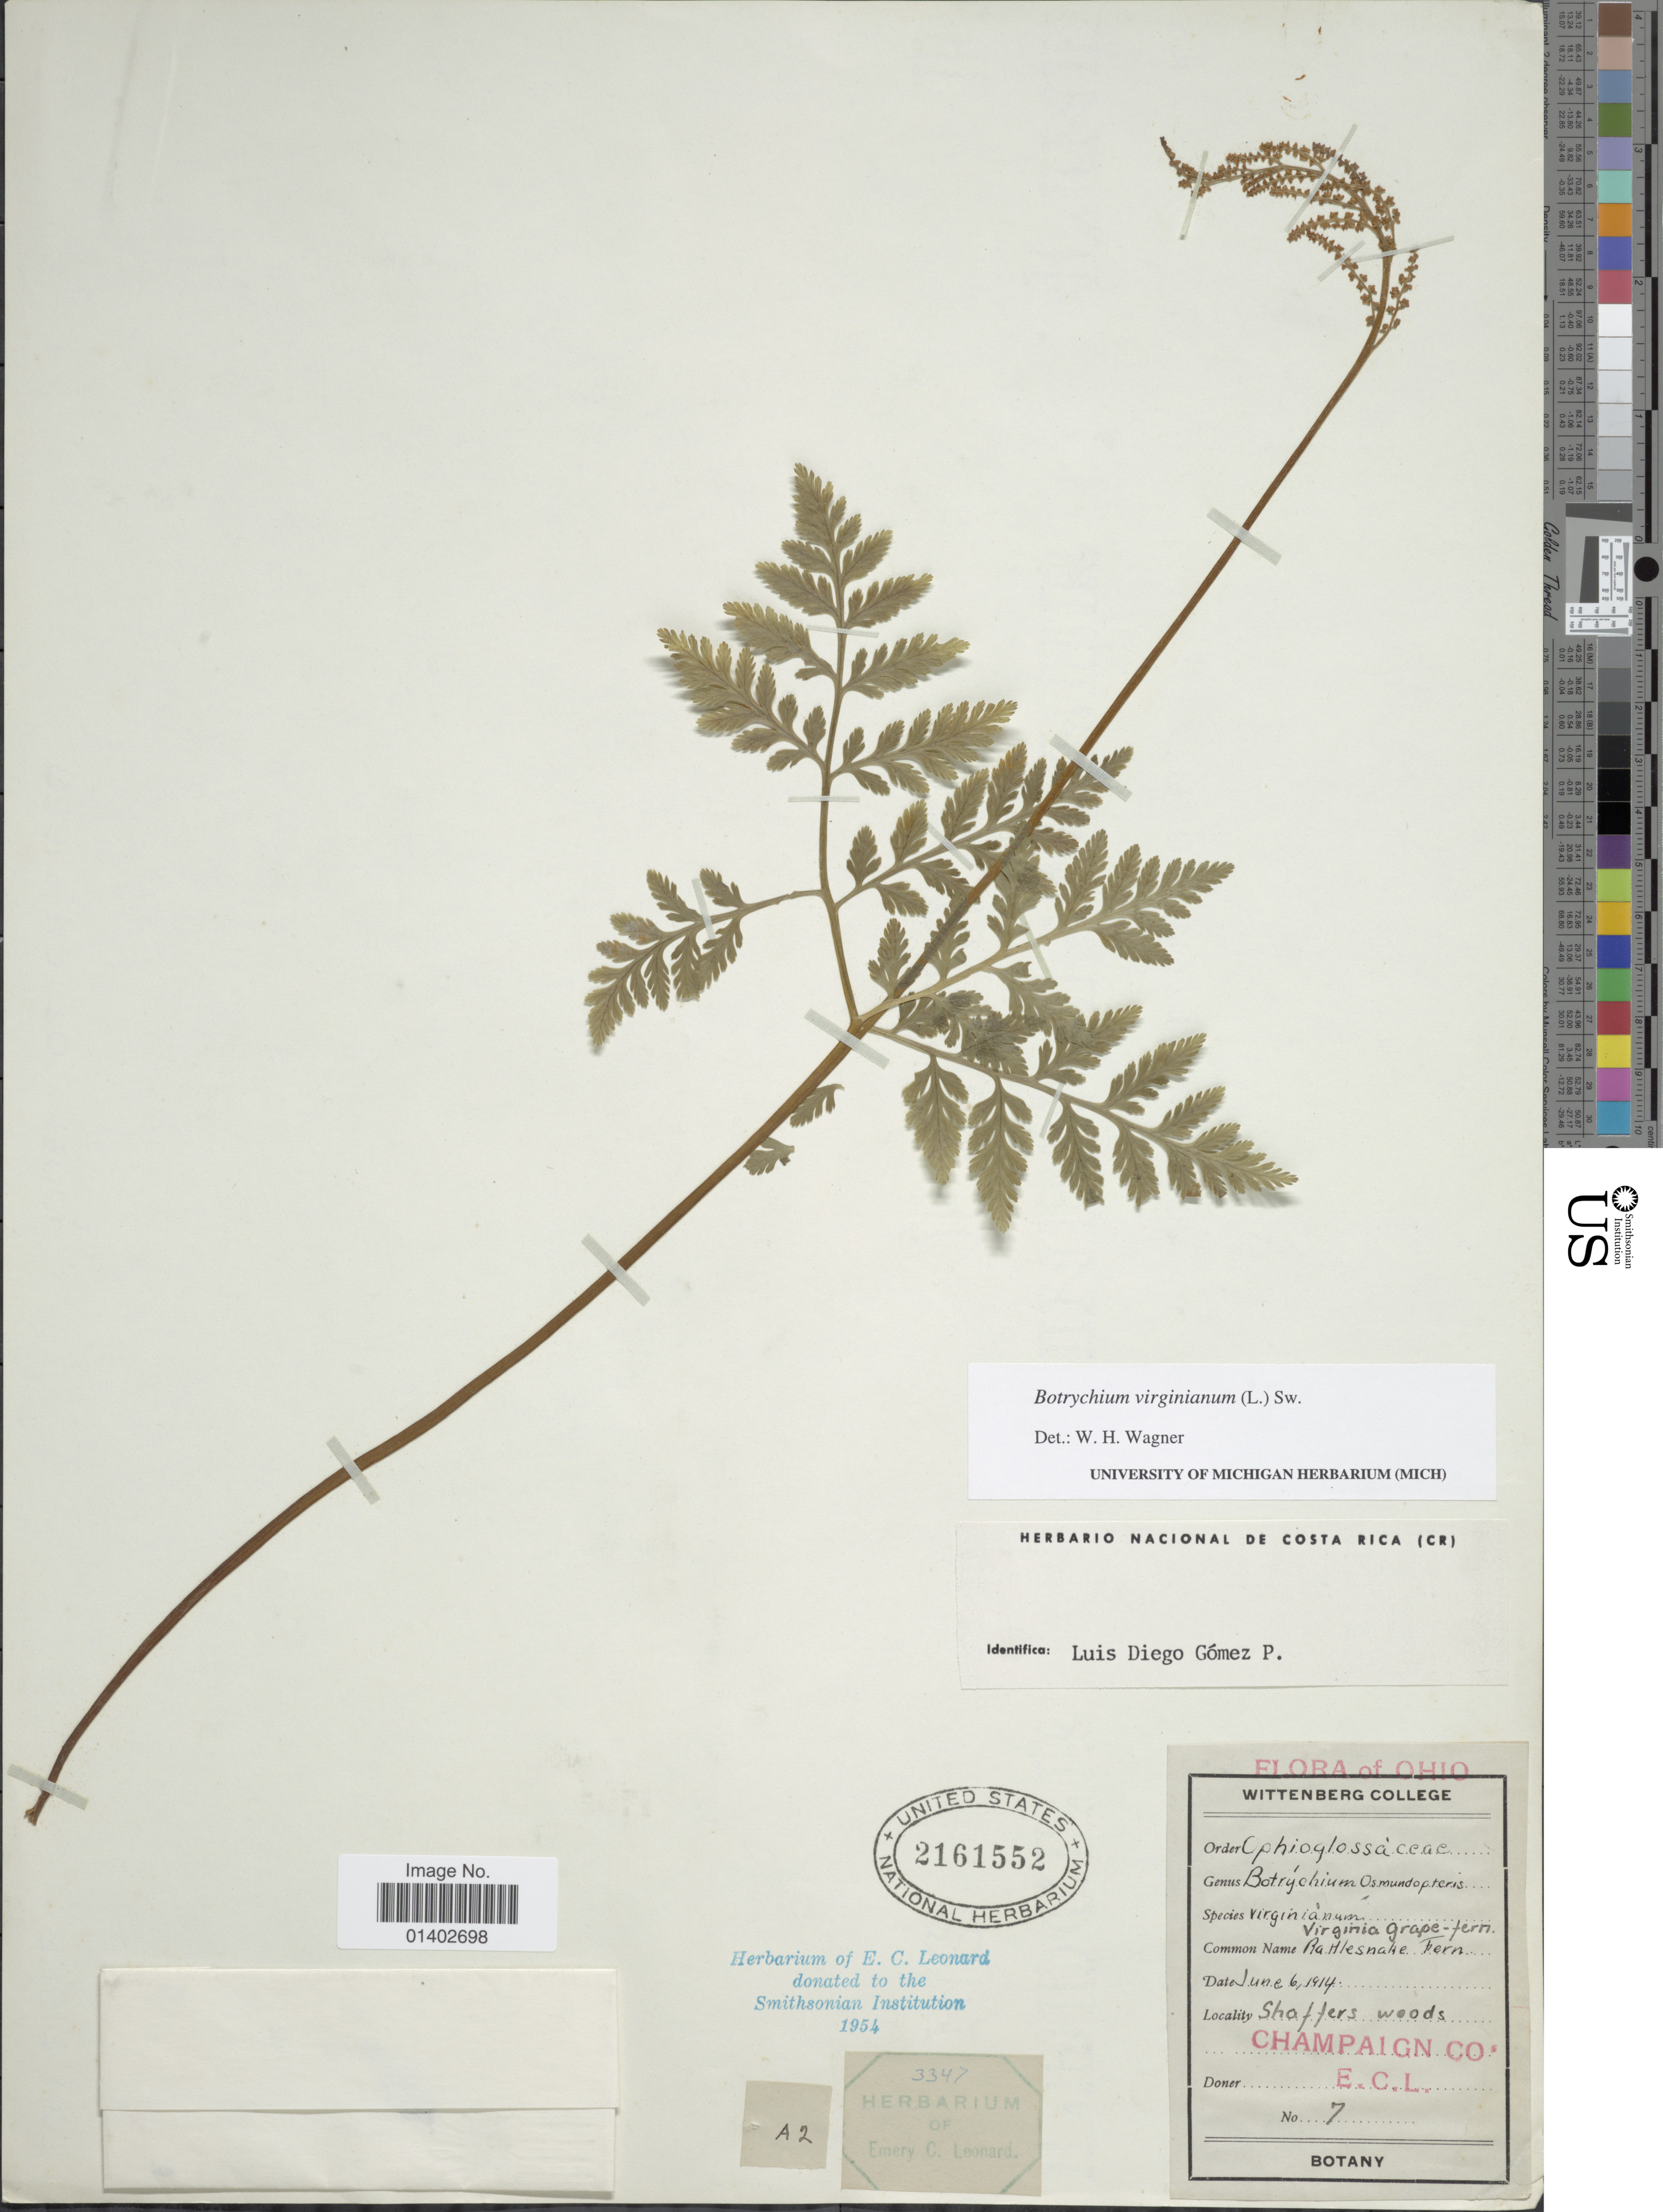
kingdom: Plantae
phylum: Tracheophyta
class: Polypodiopsida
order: Ophioglossales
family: Ophioglossaceae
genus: Botrychium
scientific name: Botrychium virginianum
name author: (L.) Sw.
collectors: E. C. Leonard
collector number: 7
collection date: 1914-06-06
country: United States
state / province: Ohio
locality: Shaffers woods, Champaign Co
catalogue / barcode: US 2161552